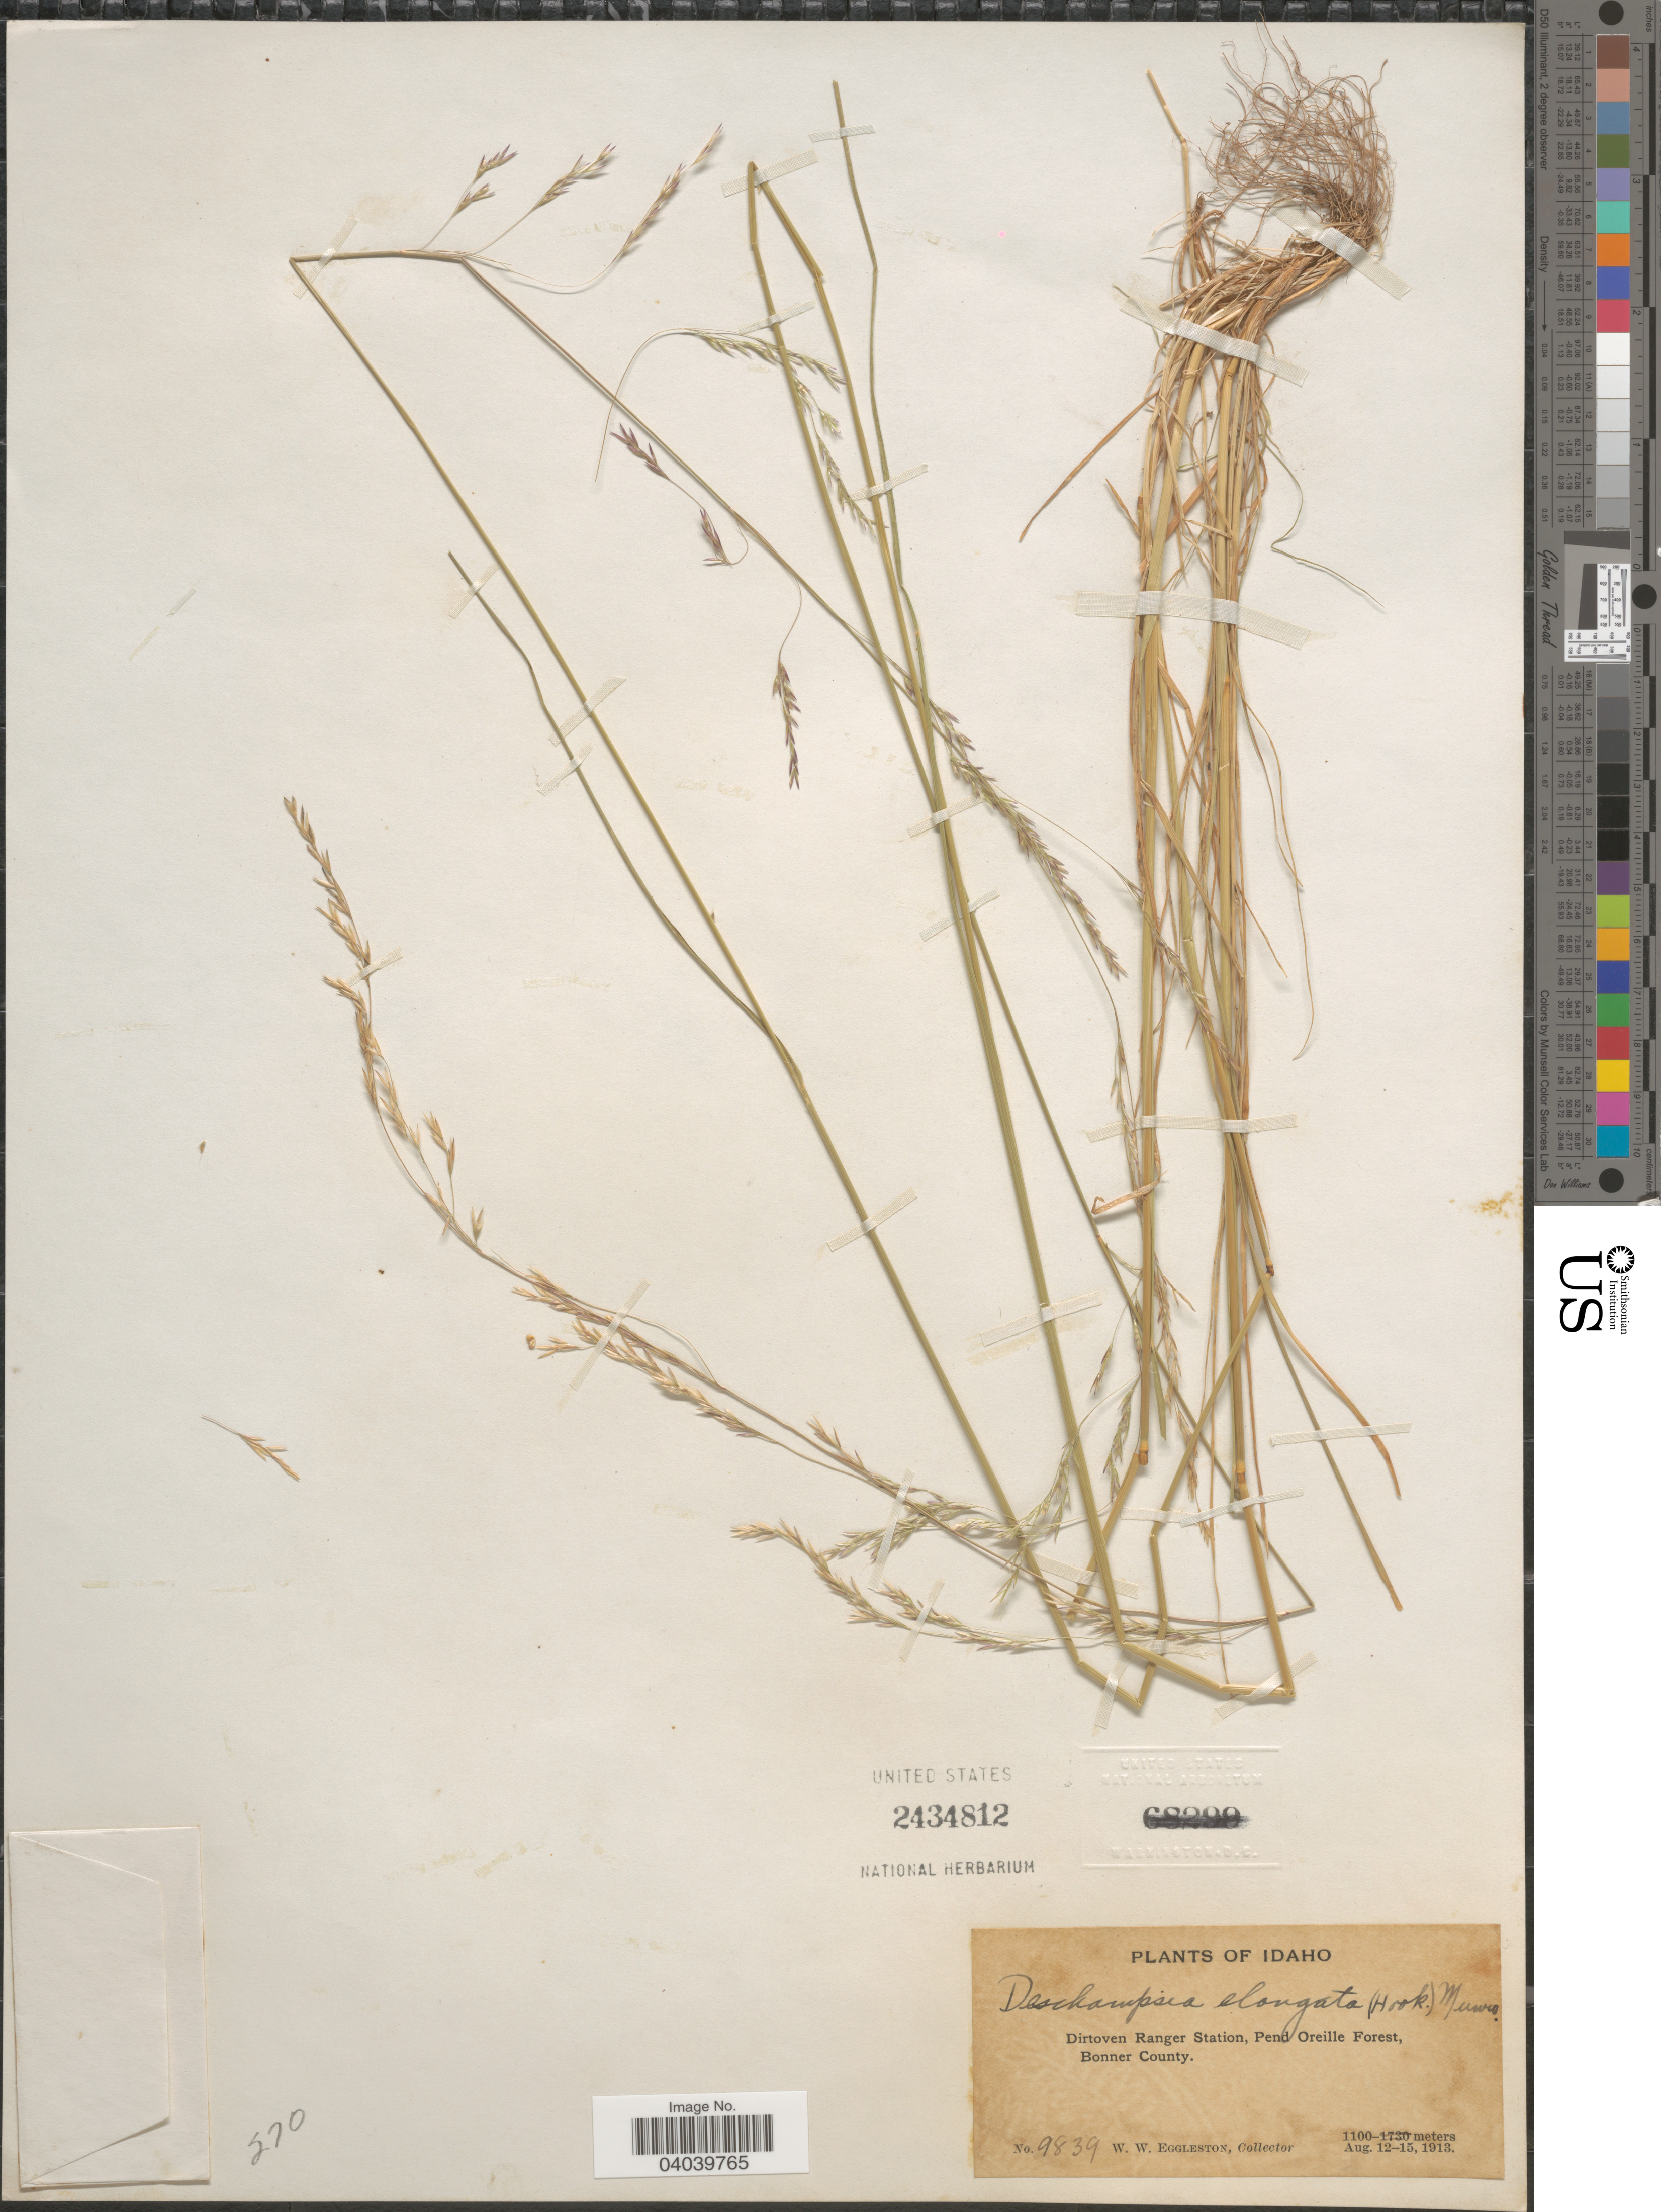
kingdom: Plantae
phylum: Tracheophyta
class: Liliopsida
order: Poales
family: Poaceae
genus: Deschampsia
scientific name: Deschampsia elongata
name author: (Hook.) Munro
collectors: W. W. Eggleston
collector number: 9839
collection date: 1913-08-12/1913-08-15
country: United States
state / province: Idaho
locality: Dirtoven Ranger Station, Pend Oreille Forest, Bonner County.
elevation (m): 1100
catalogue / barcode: US 2434812